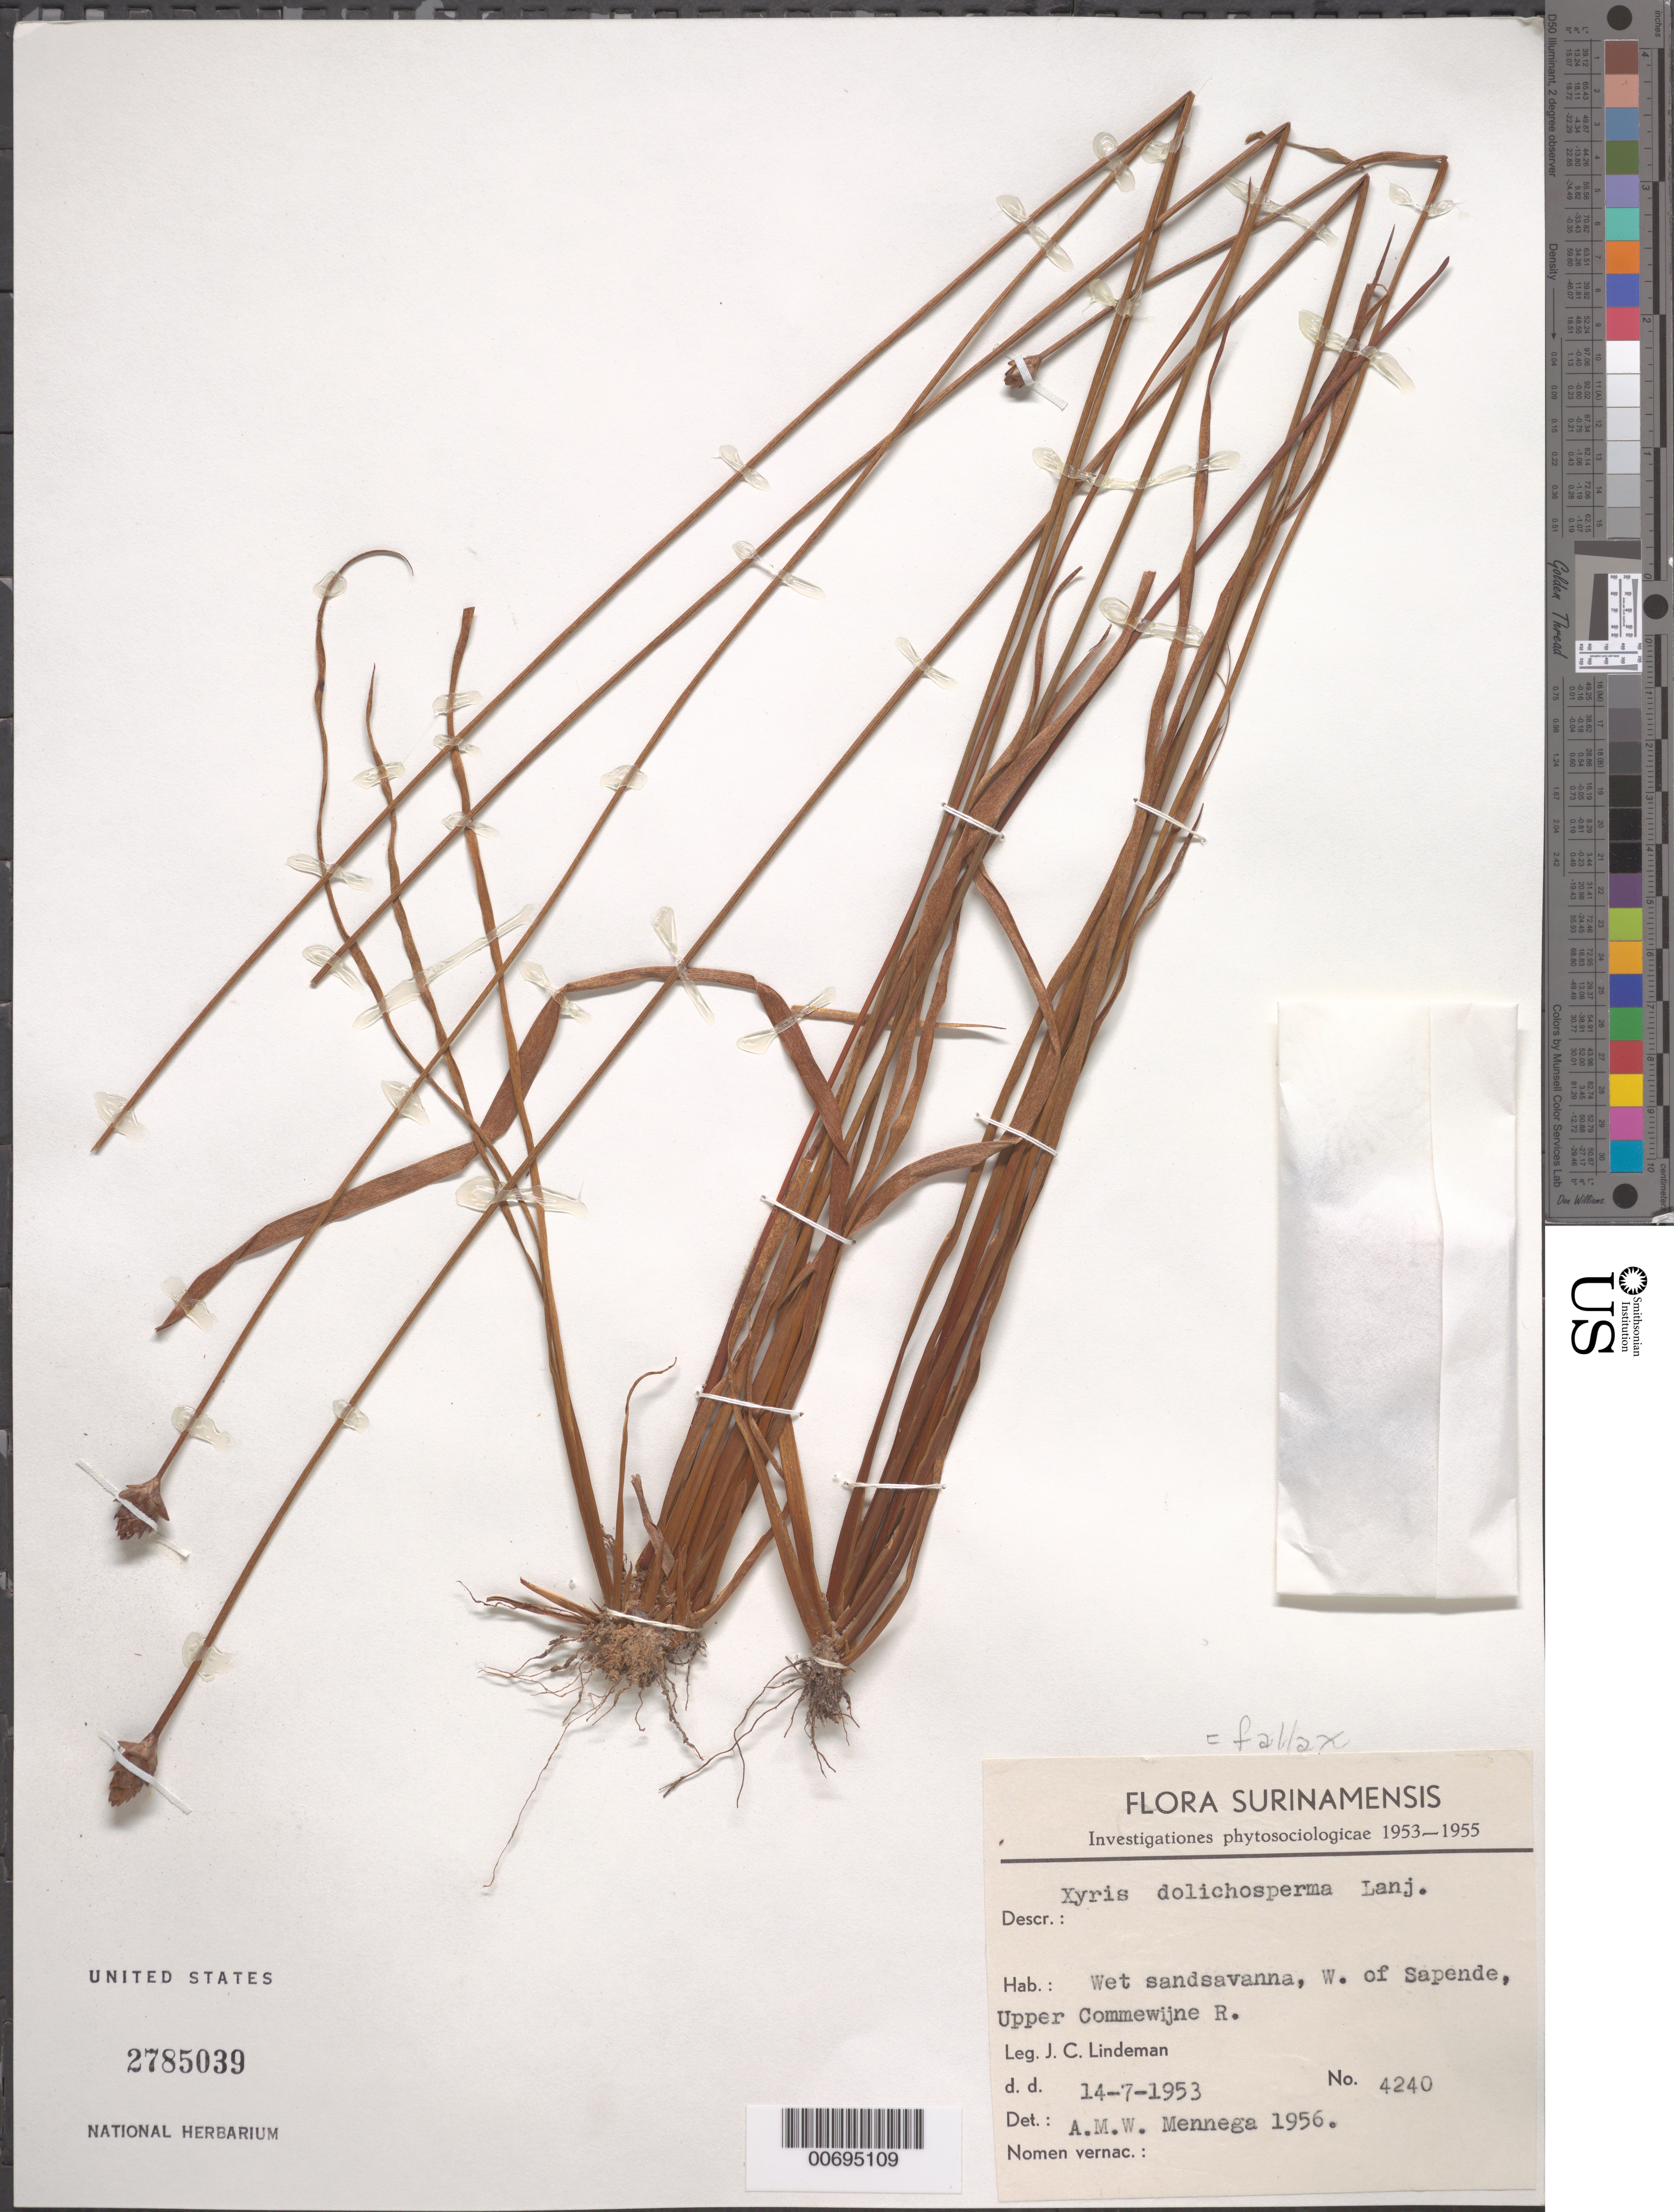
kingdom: Plantae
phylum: Tracheophyta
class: Liliopsida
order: Poales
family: Xyridaceae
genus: Xyris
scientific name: Xyris fallax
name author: Malme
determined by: Mennega, A. M. W.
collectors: J. C. Lindeman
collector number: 4240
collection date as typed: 14-Jul-53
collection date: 1953-07-14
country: Suriname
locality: Sapende, vic. of, Upper Commewijne R.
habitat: Wet sand savanna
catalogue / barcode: US 2785039